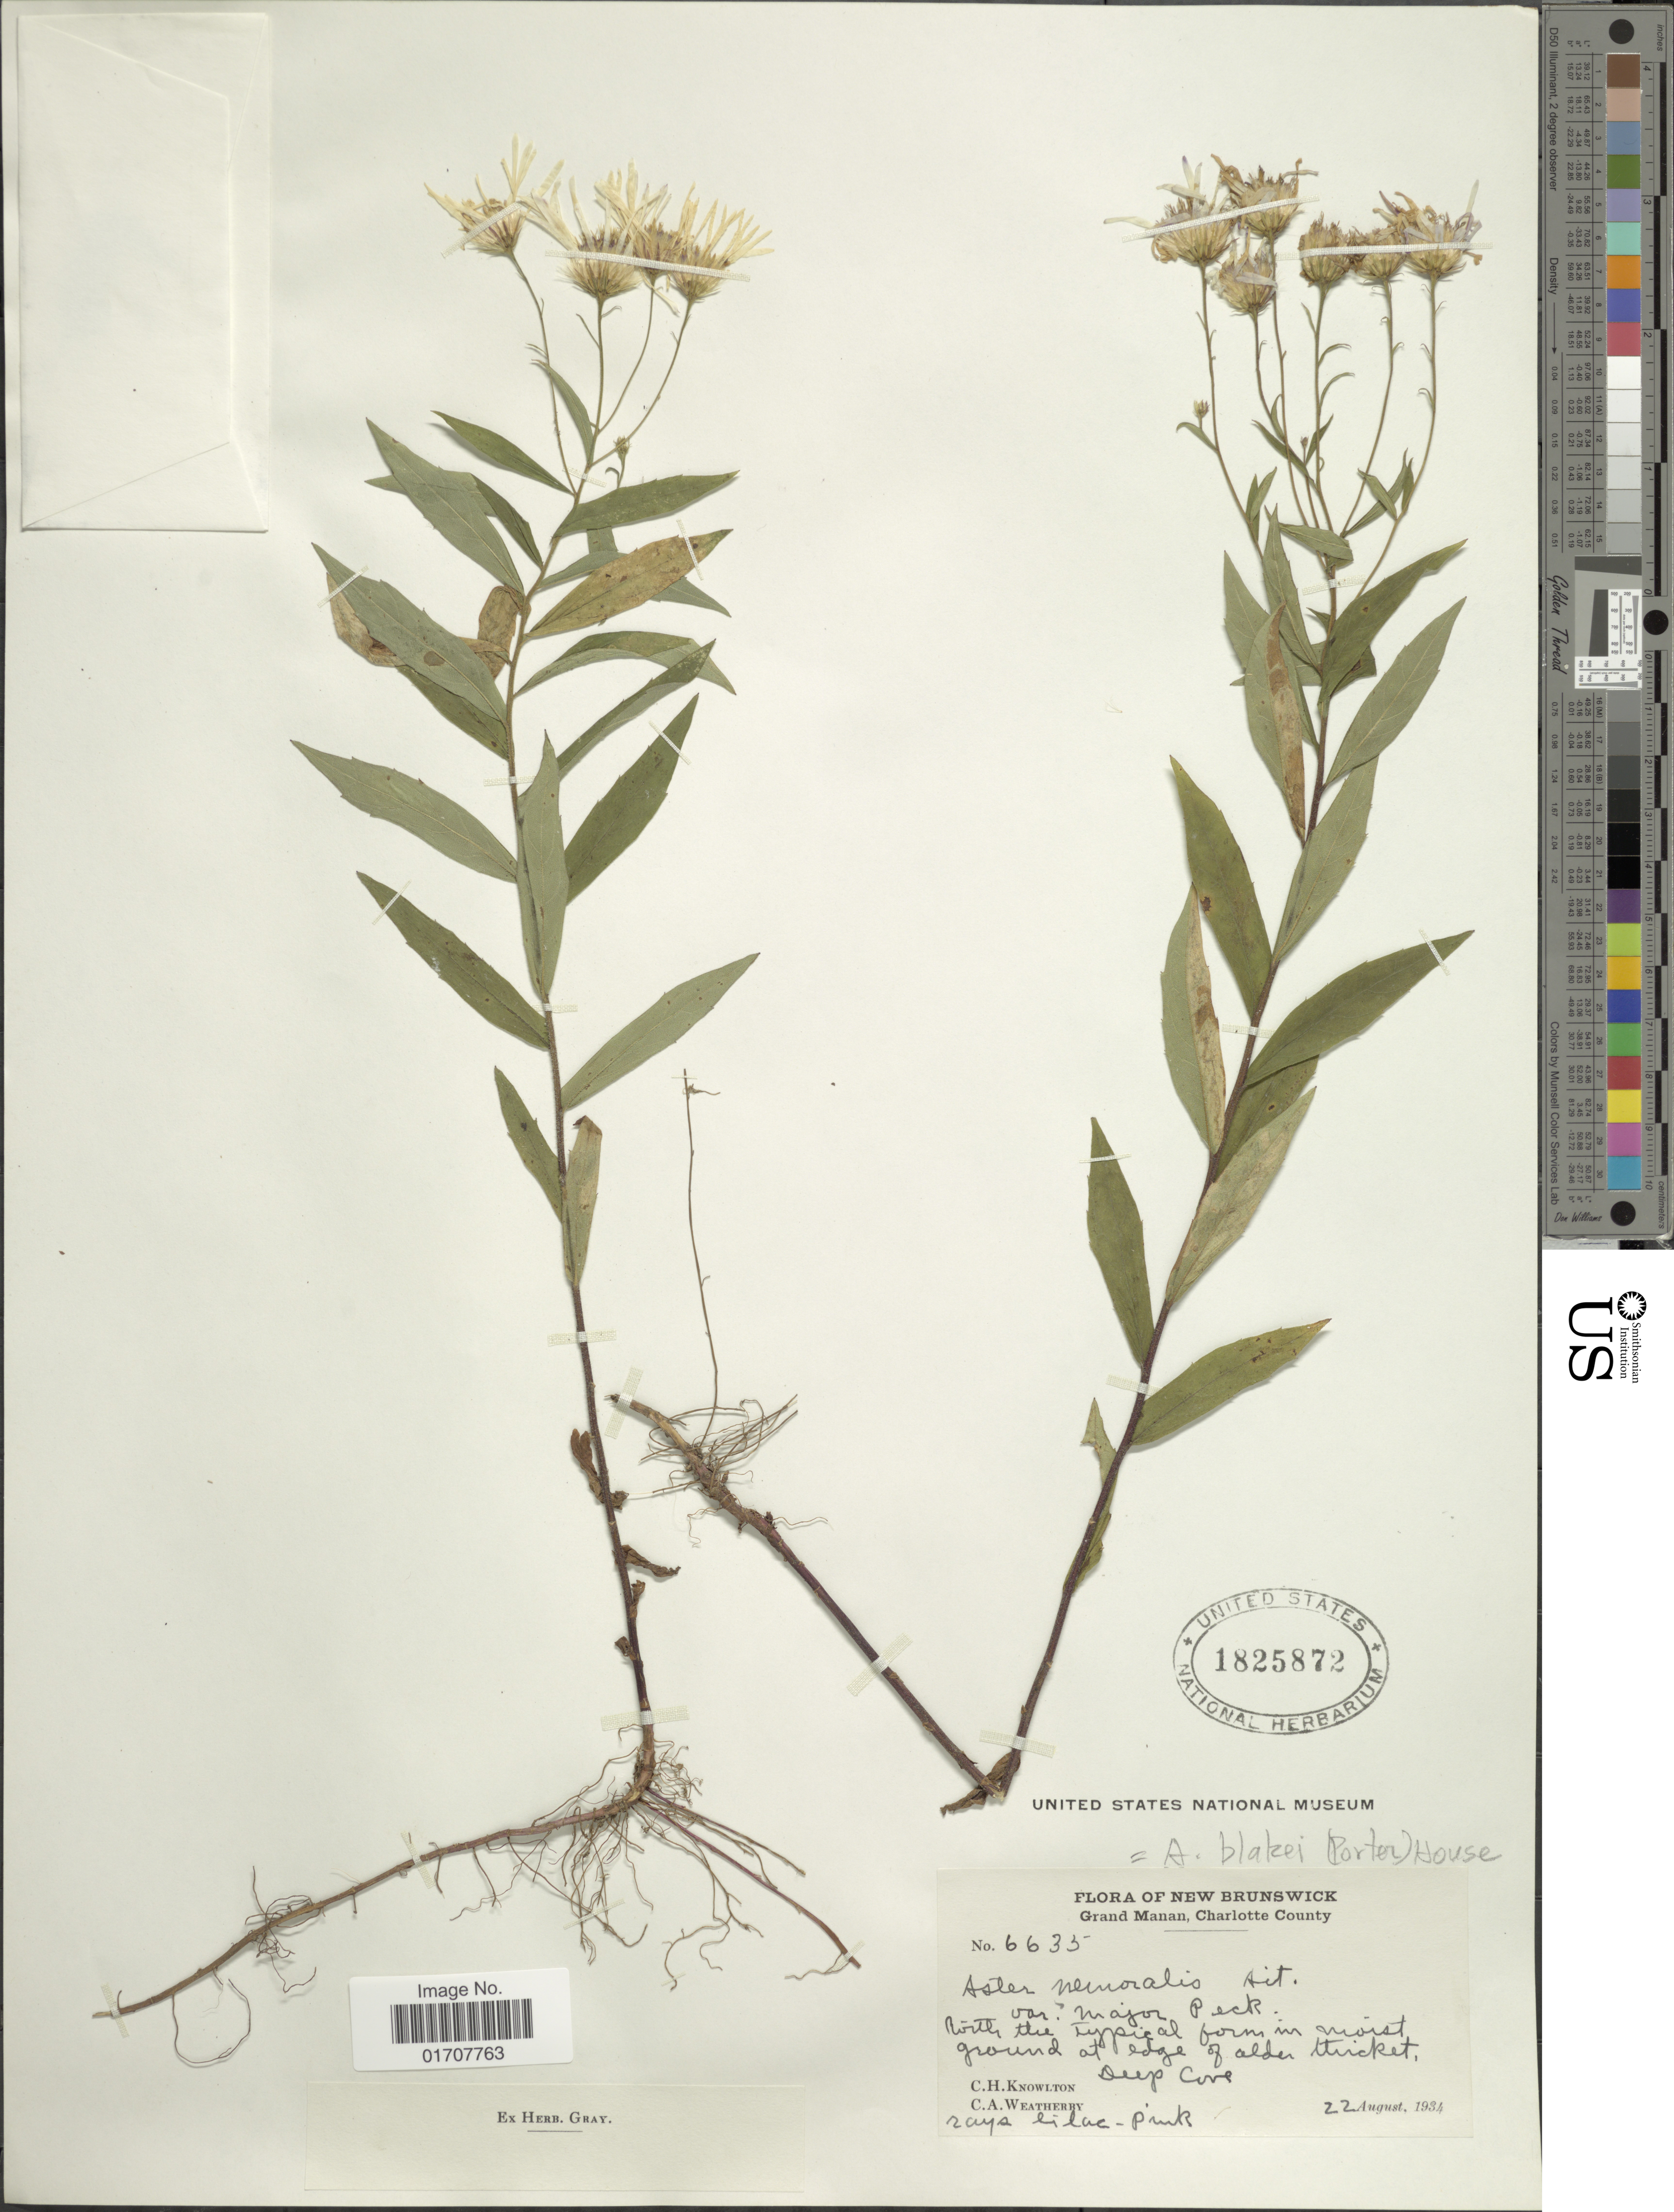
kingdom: Plantae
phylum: Tracheophyta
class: Magnoliopsida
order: Asterales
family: Asteraceae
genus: Oclemena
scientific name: Oclemena x blakei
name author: (Porter) G.L. Nesom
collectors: C. H. Knowlton & C. A. Weatherby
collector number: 6635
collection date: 1934-08-22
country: Canada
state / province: New Brunswick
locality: Grand Manan, Charlotte County, Mostly the typical form in moist ground of edge of older thicket, Deep Cove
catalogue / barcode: US 1825872